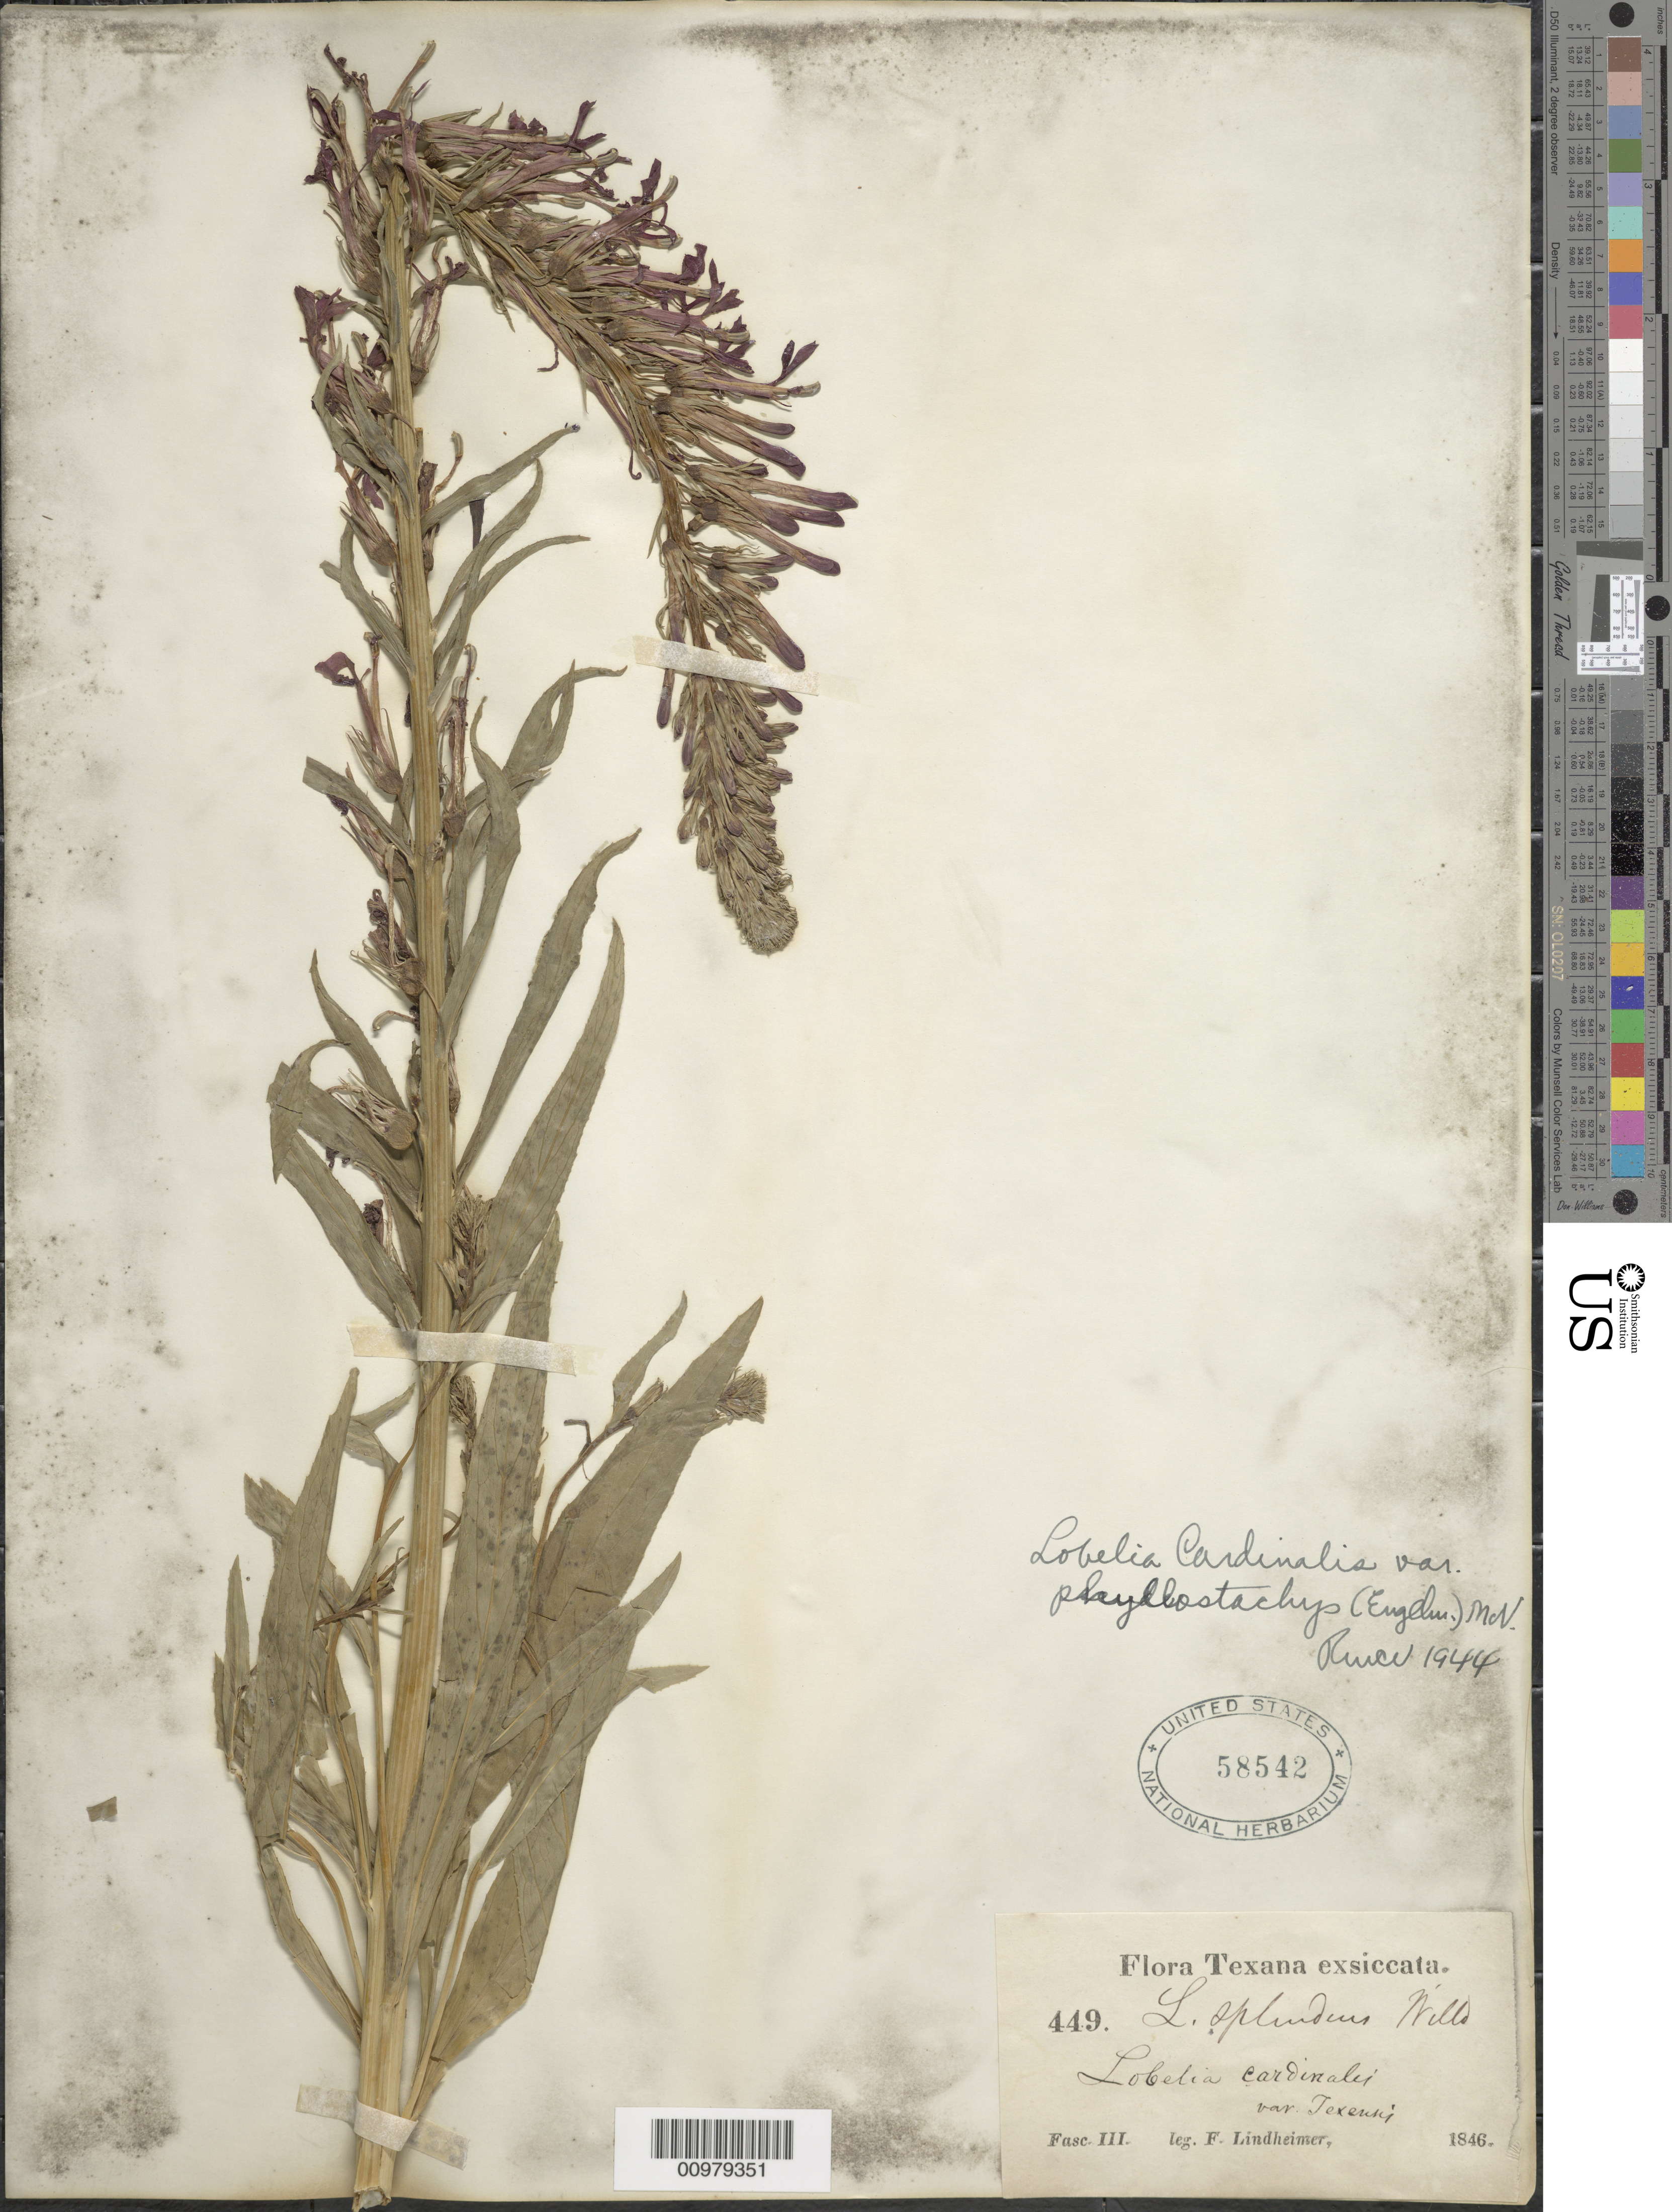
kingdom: Plantae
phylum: Tracheophyta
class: Magnoliopsida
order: Asterales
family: Campanulaceae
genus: Lobelia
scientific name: Lobelia cardinalis var. phyllostachya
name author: (Engelm.) McVaugh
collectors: F. J. Lindheimer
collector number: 449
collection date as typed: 1846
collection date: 1846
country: United States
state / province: Texas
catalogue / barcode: US 58542